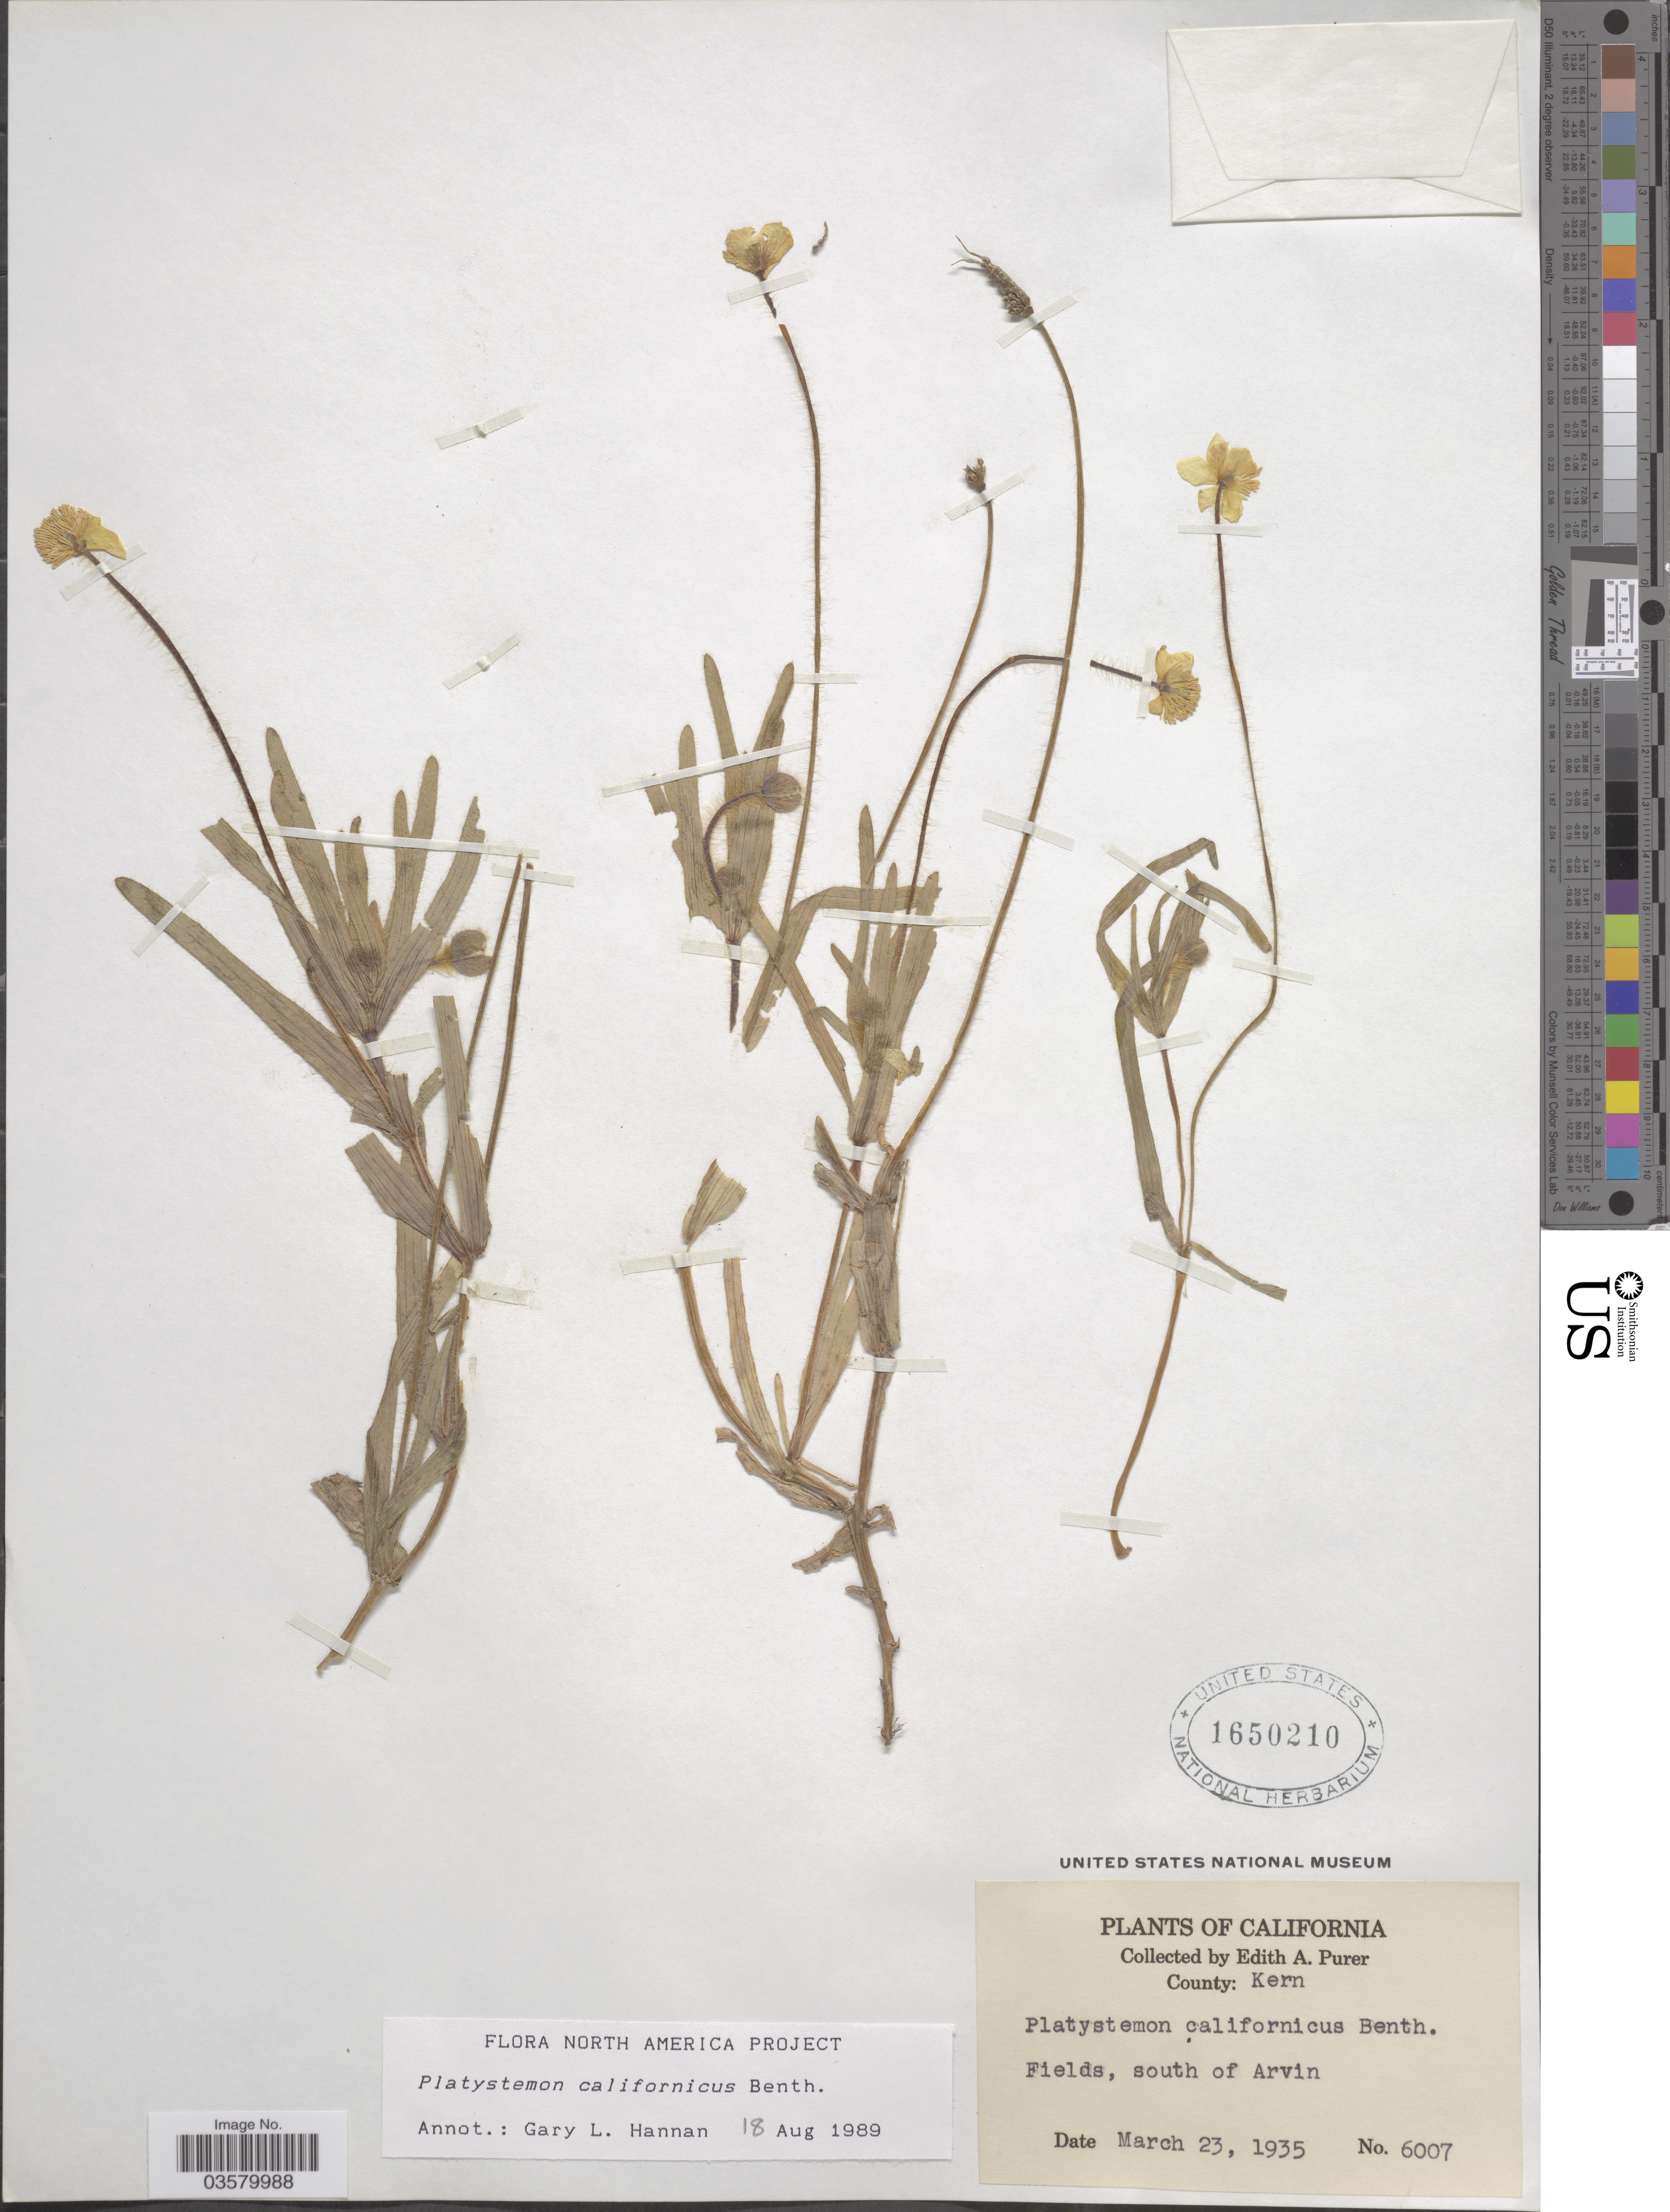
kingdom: Plantae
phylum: Tracheophyta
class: Magnoliopsida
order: Ranunculales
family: Papaveraceae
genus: Platystemon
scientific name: Platystemon californicus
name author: Benth.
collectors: E. Purer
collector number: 6007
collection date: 1935-03-23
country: United States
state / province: California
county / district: Kern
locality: County: Kern. Fields, south of Arvin.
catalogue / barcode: US 1650210